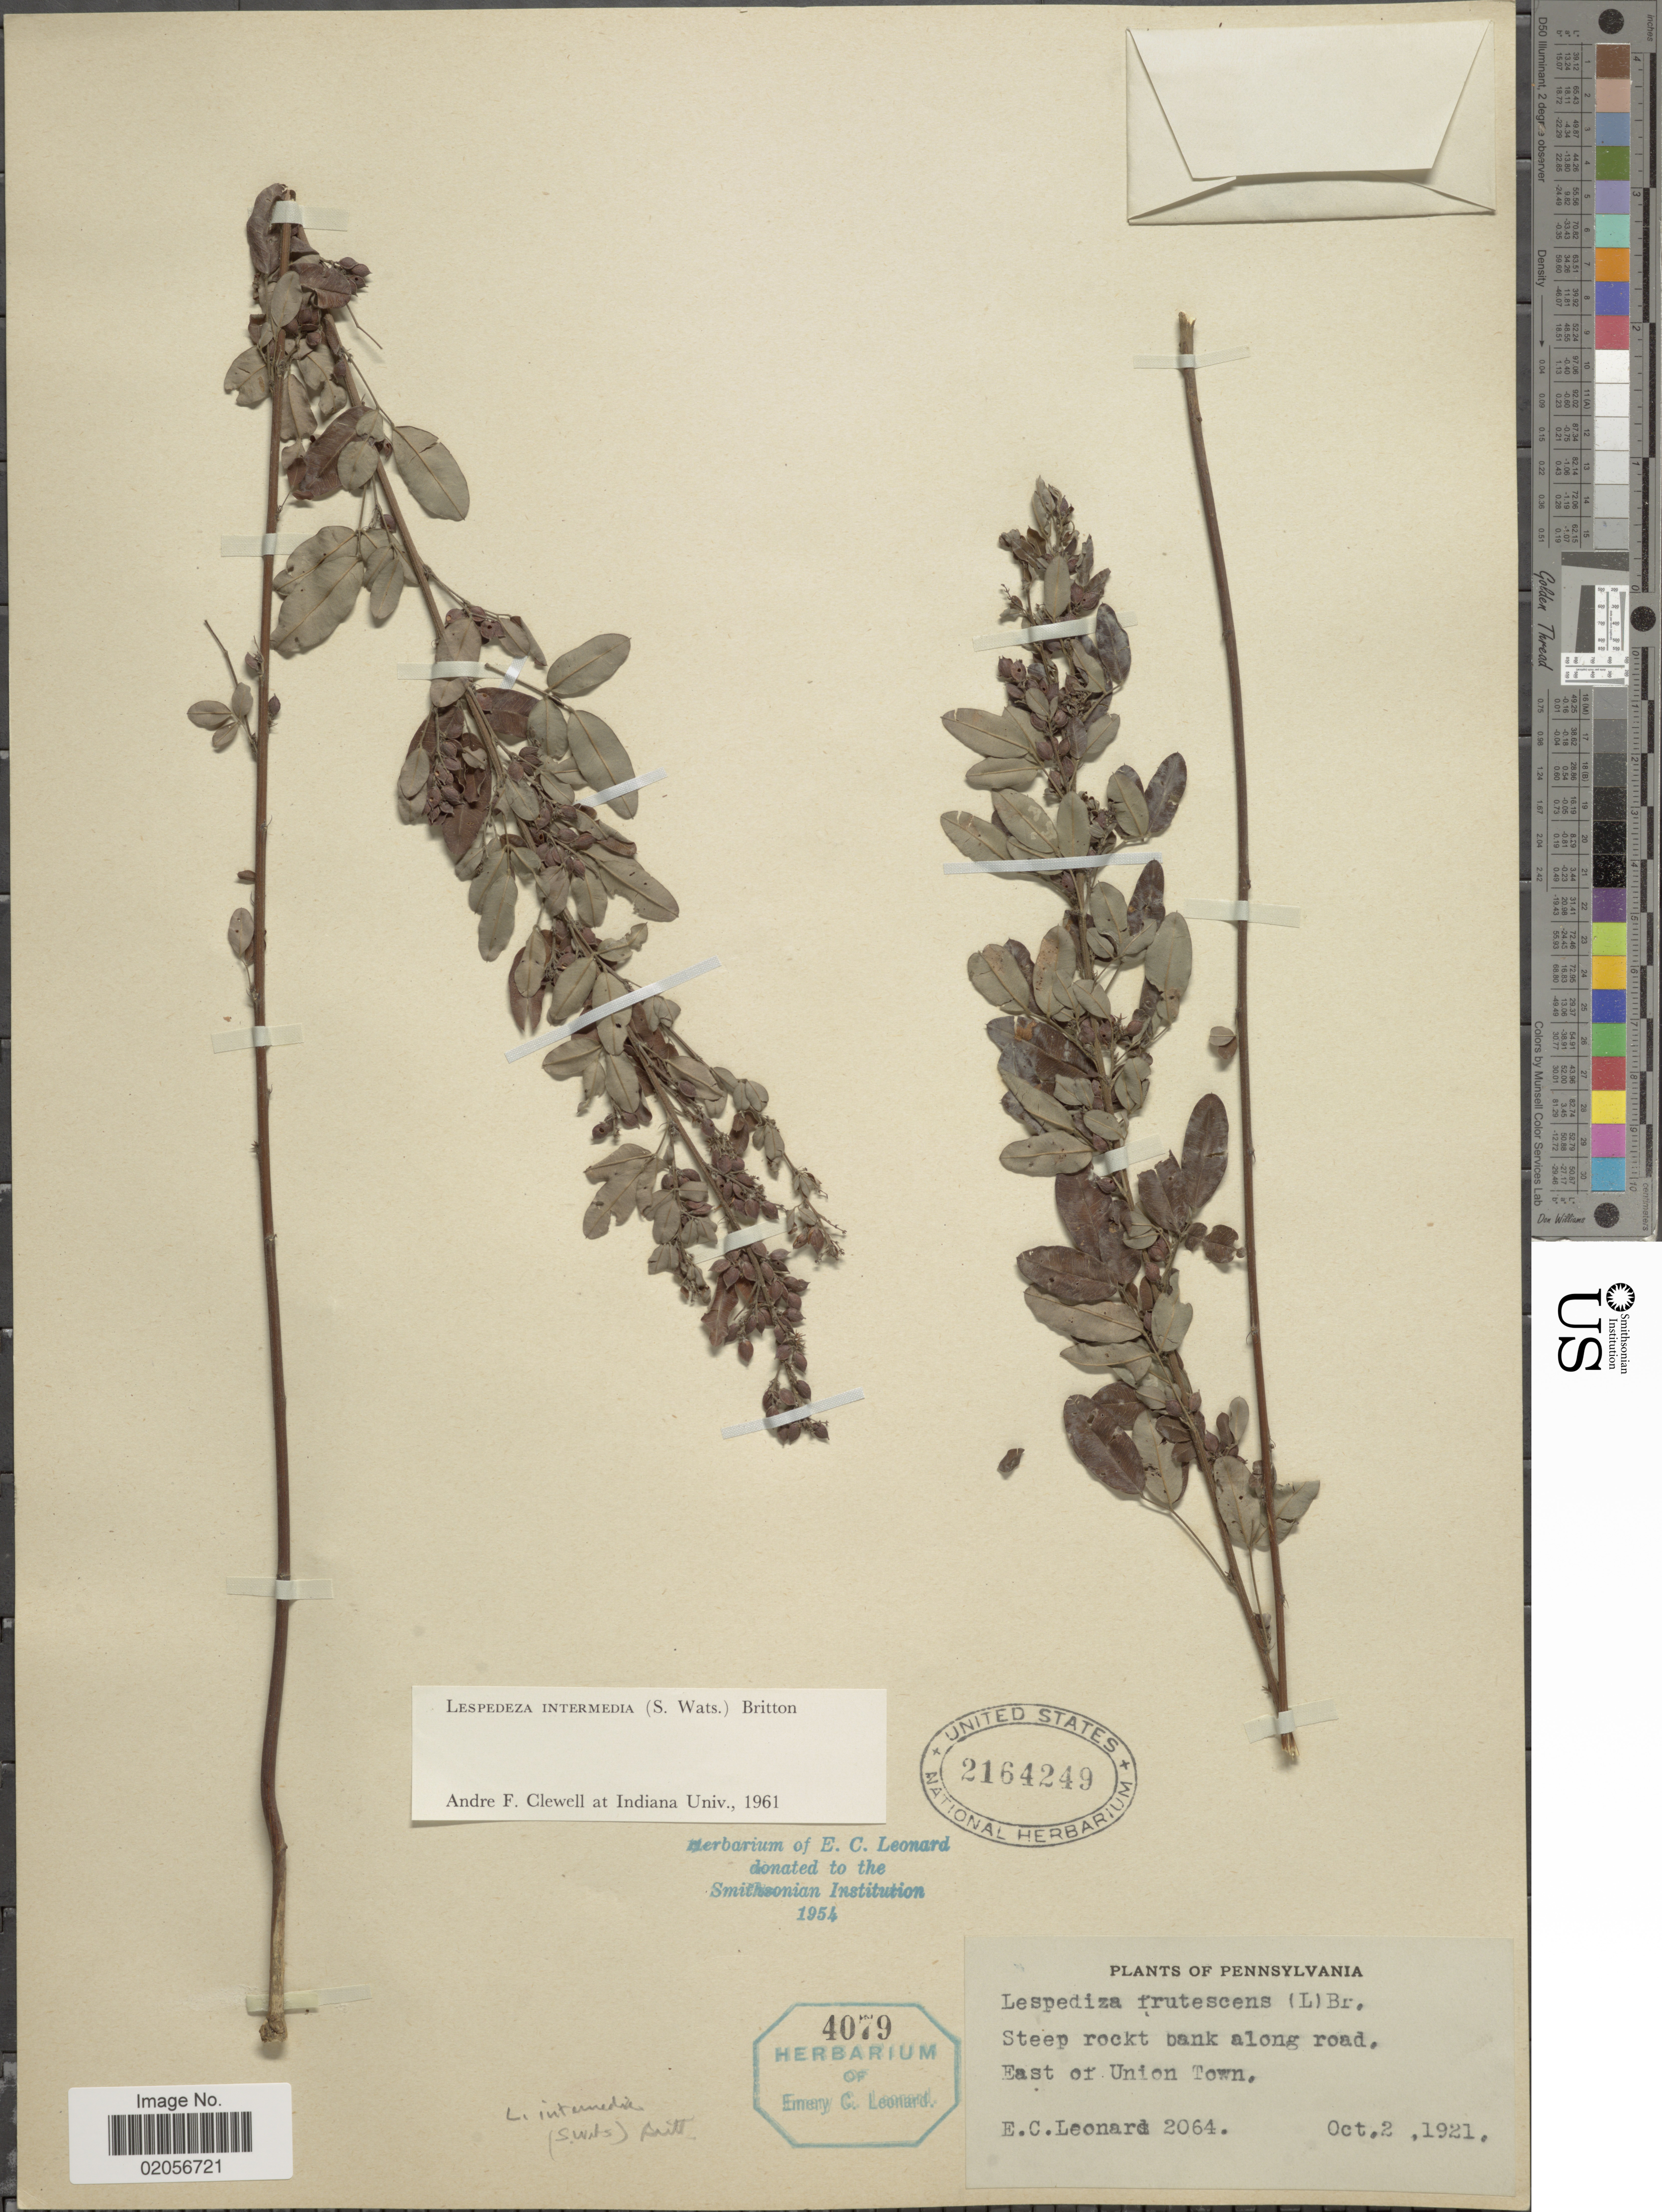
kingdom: Plantae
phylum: Tracheophyta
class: Magnoliopsida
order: Fabales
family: Fabaceae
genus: Lespedeza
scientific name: Lespedeza intermedia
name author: (S. Watson) Britton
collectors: E. C. Leonard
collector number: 2064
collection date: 1921-10-02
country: United States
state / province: Pennsylvania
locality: Steep rockt bank along road, East of Union Town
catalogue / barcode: US 2164249